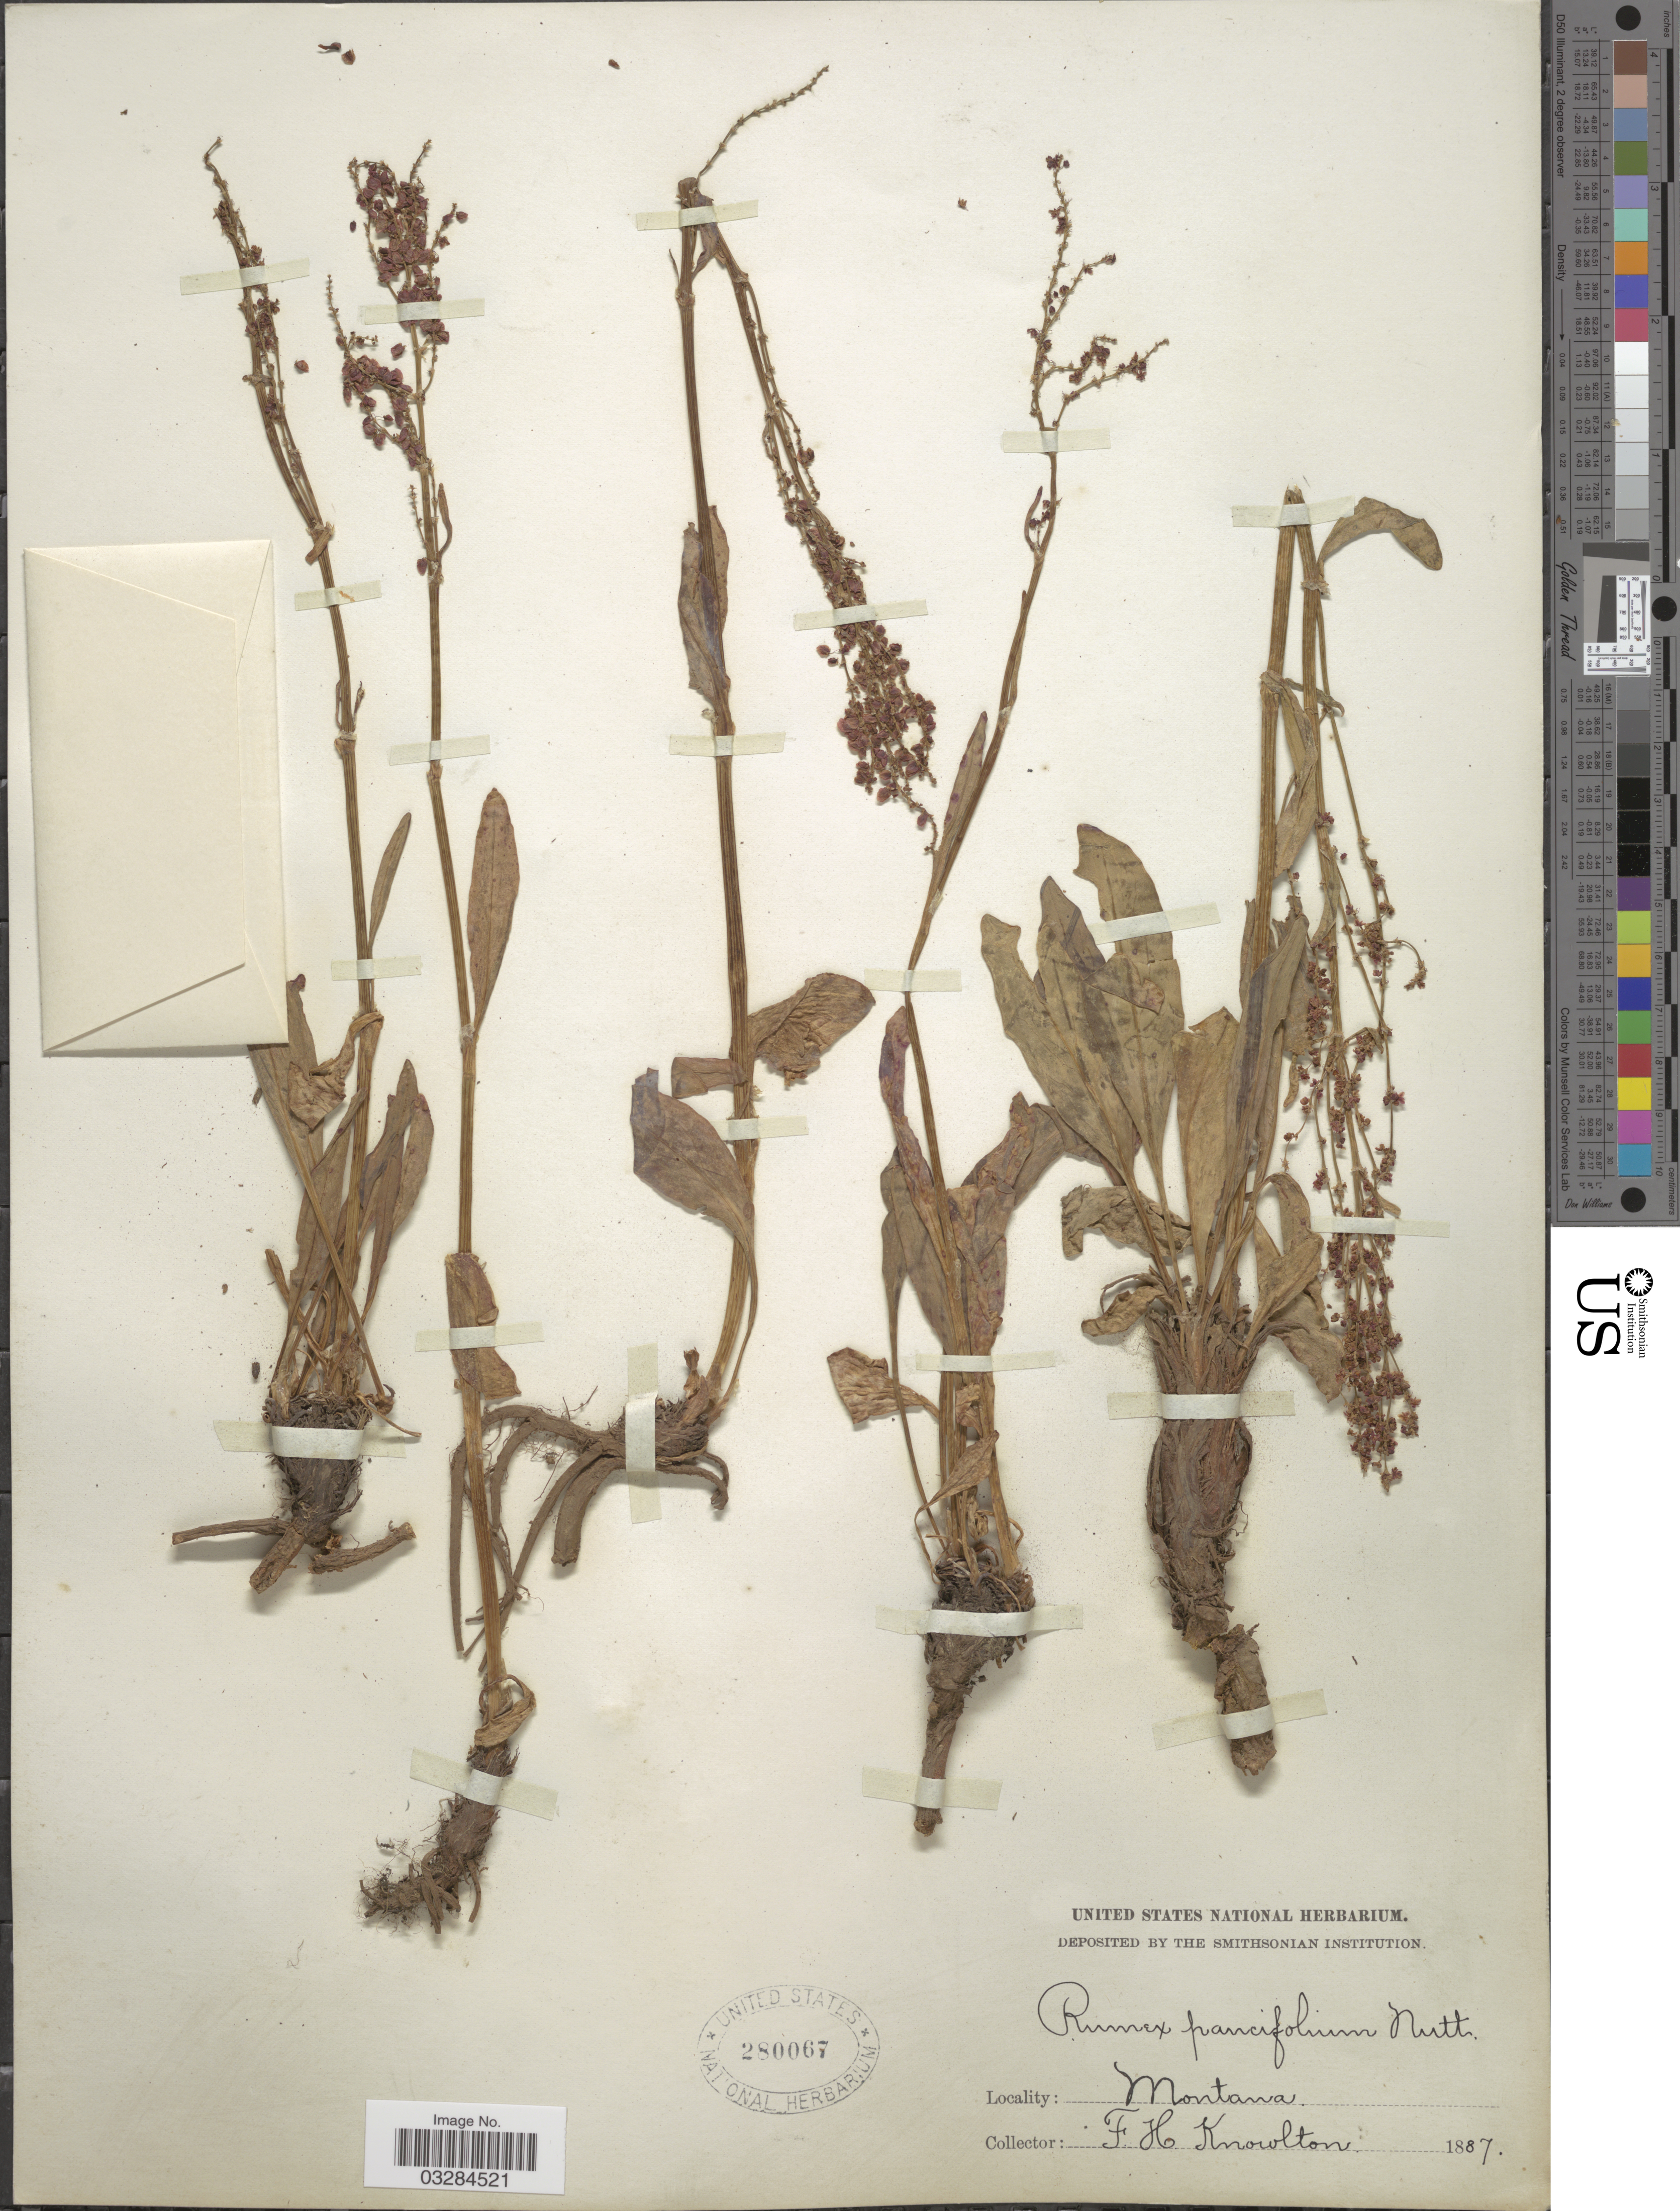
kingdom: Plantae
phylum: Tracheophyta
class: Magnoliopsida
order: Caryophyllales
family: Polygonaceae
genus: Rumex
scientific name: Rumex paucifolius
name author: Nutt.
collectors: F. H. Knowlton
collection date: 1887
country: United States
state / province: Montana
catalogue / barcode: US 280067